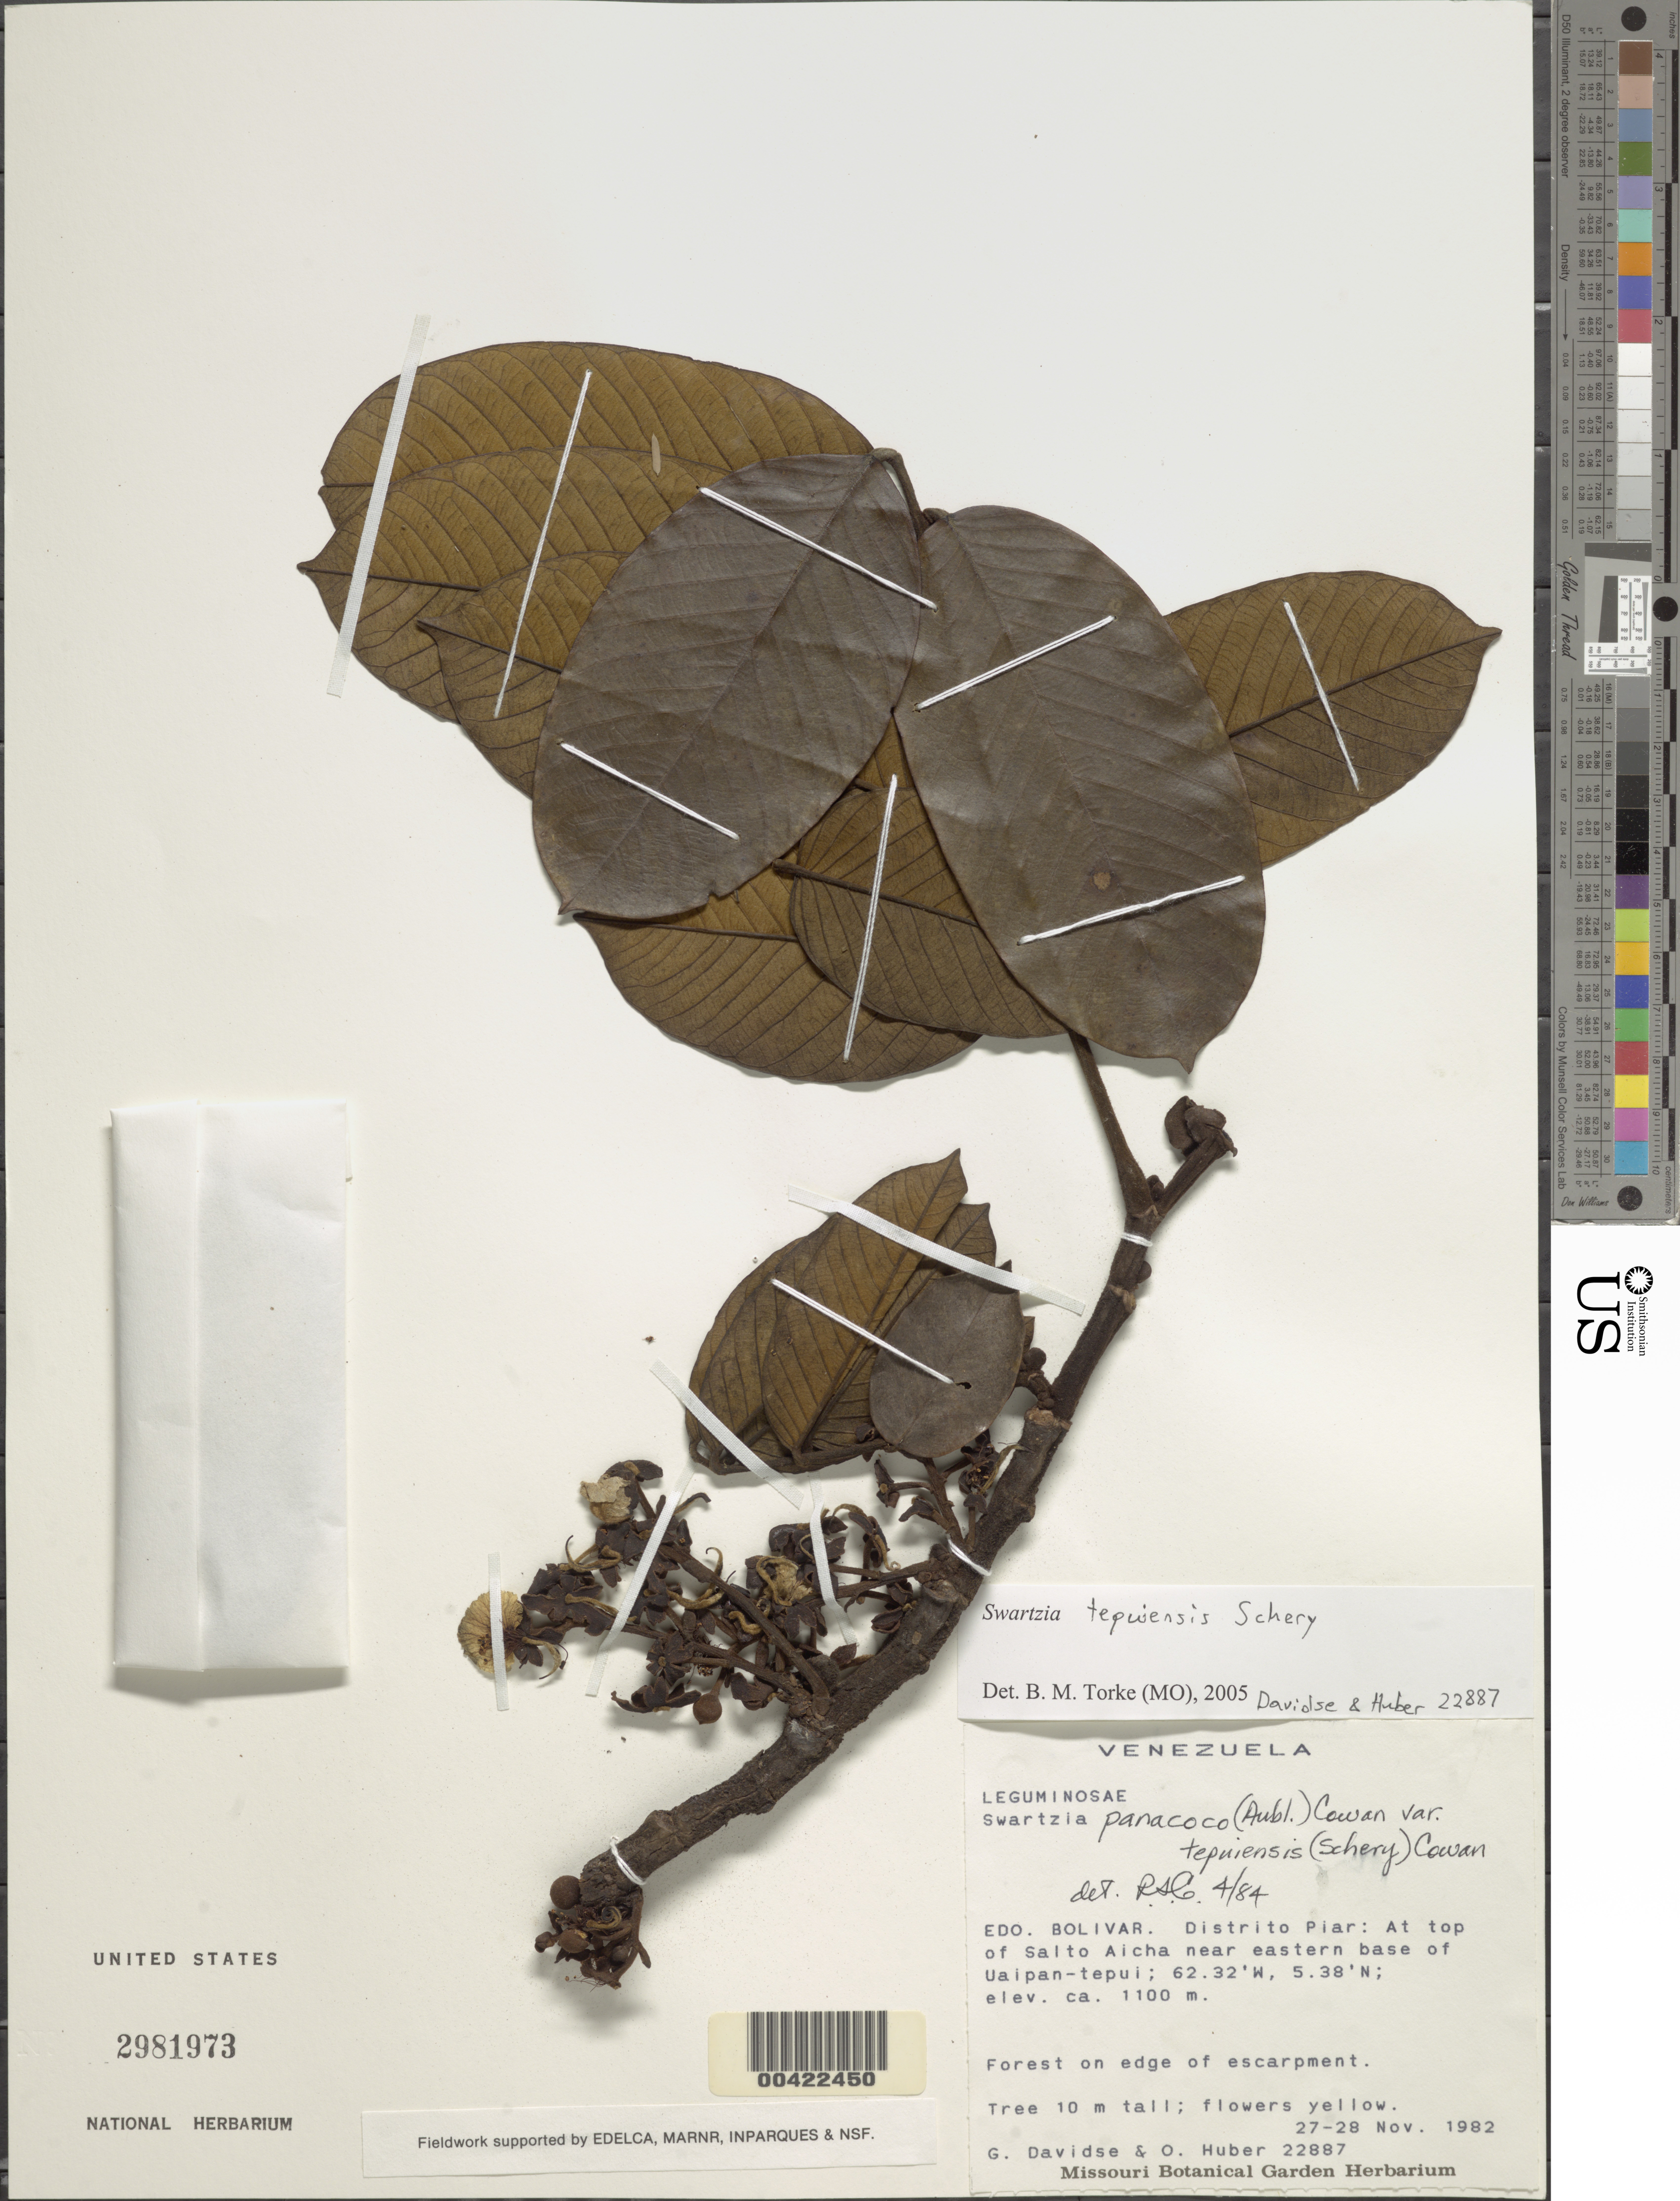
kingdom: Plantae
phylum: Tracheophyta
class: Magnoliopsida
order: Fabales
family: Fabaceae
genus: Swartzia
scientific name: Swartzia tepuiensis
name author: (Schery) R.S. Cowan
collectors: G. Davidse & O. Huber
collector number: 22887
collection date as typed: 27 Nov 1982 to 28 Nov 1982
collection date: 1982-11-27/1982-11-28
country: Venezuela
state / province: Bolívar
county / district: Piar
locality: At the top of Salto Aicha, near eastern base of Uaipan-Tepui.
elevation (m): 1100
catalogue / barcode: US 2981973